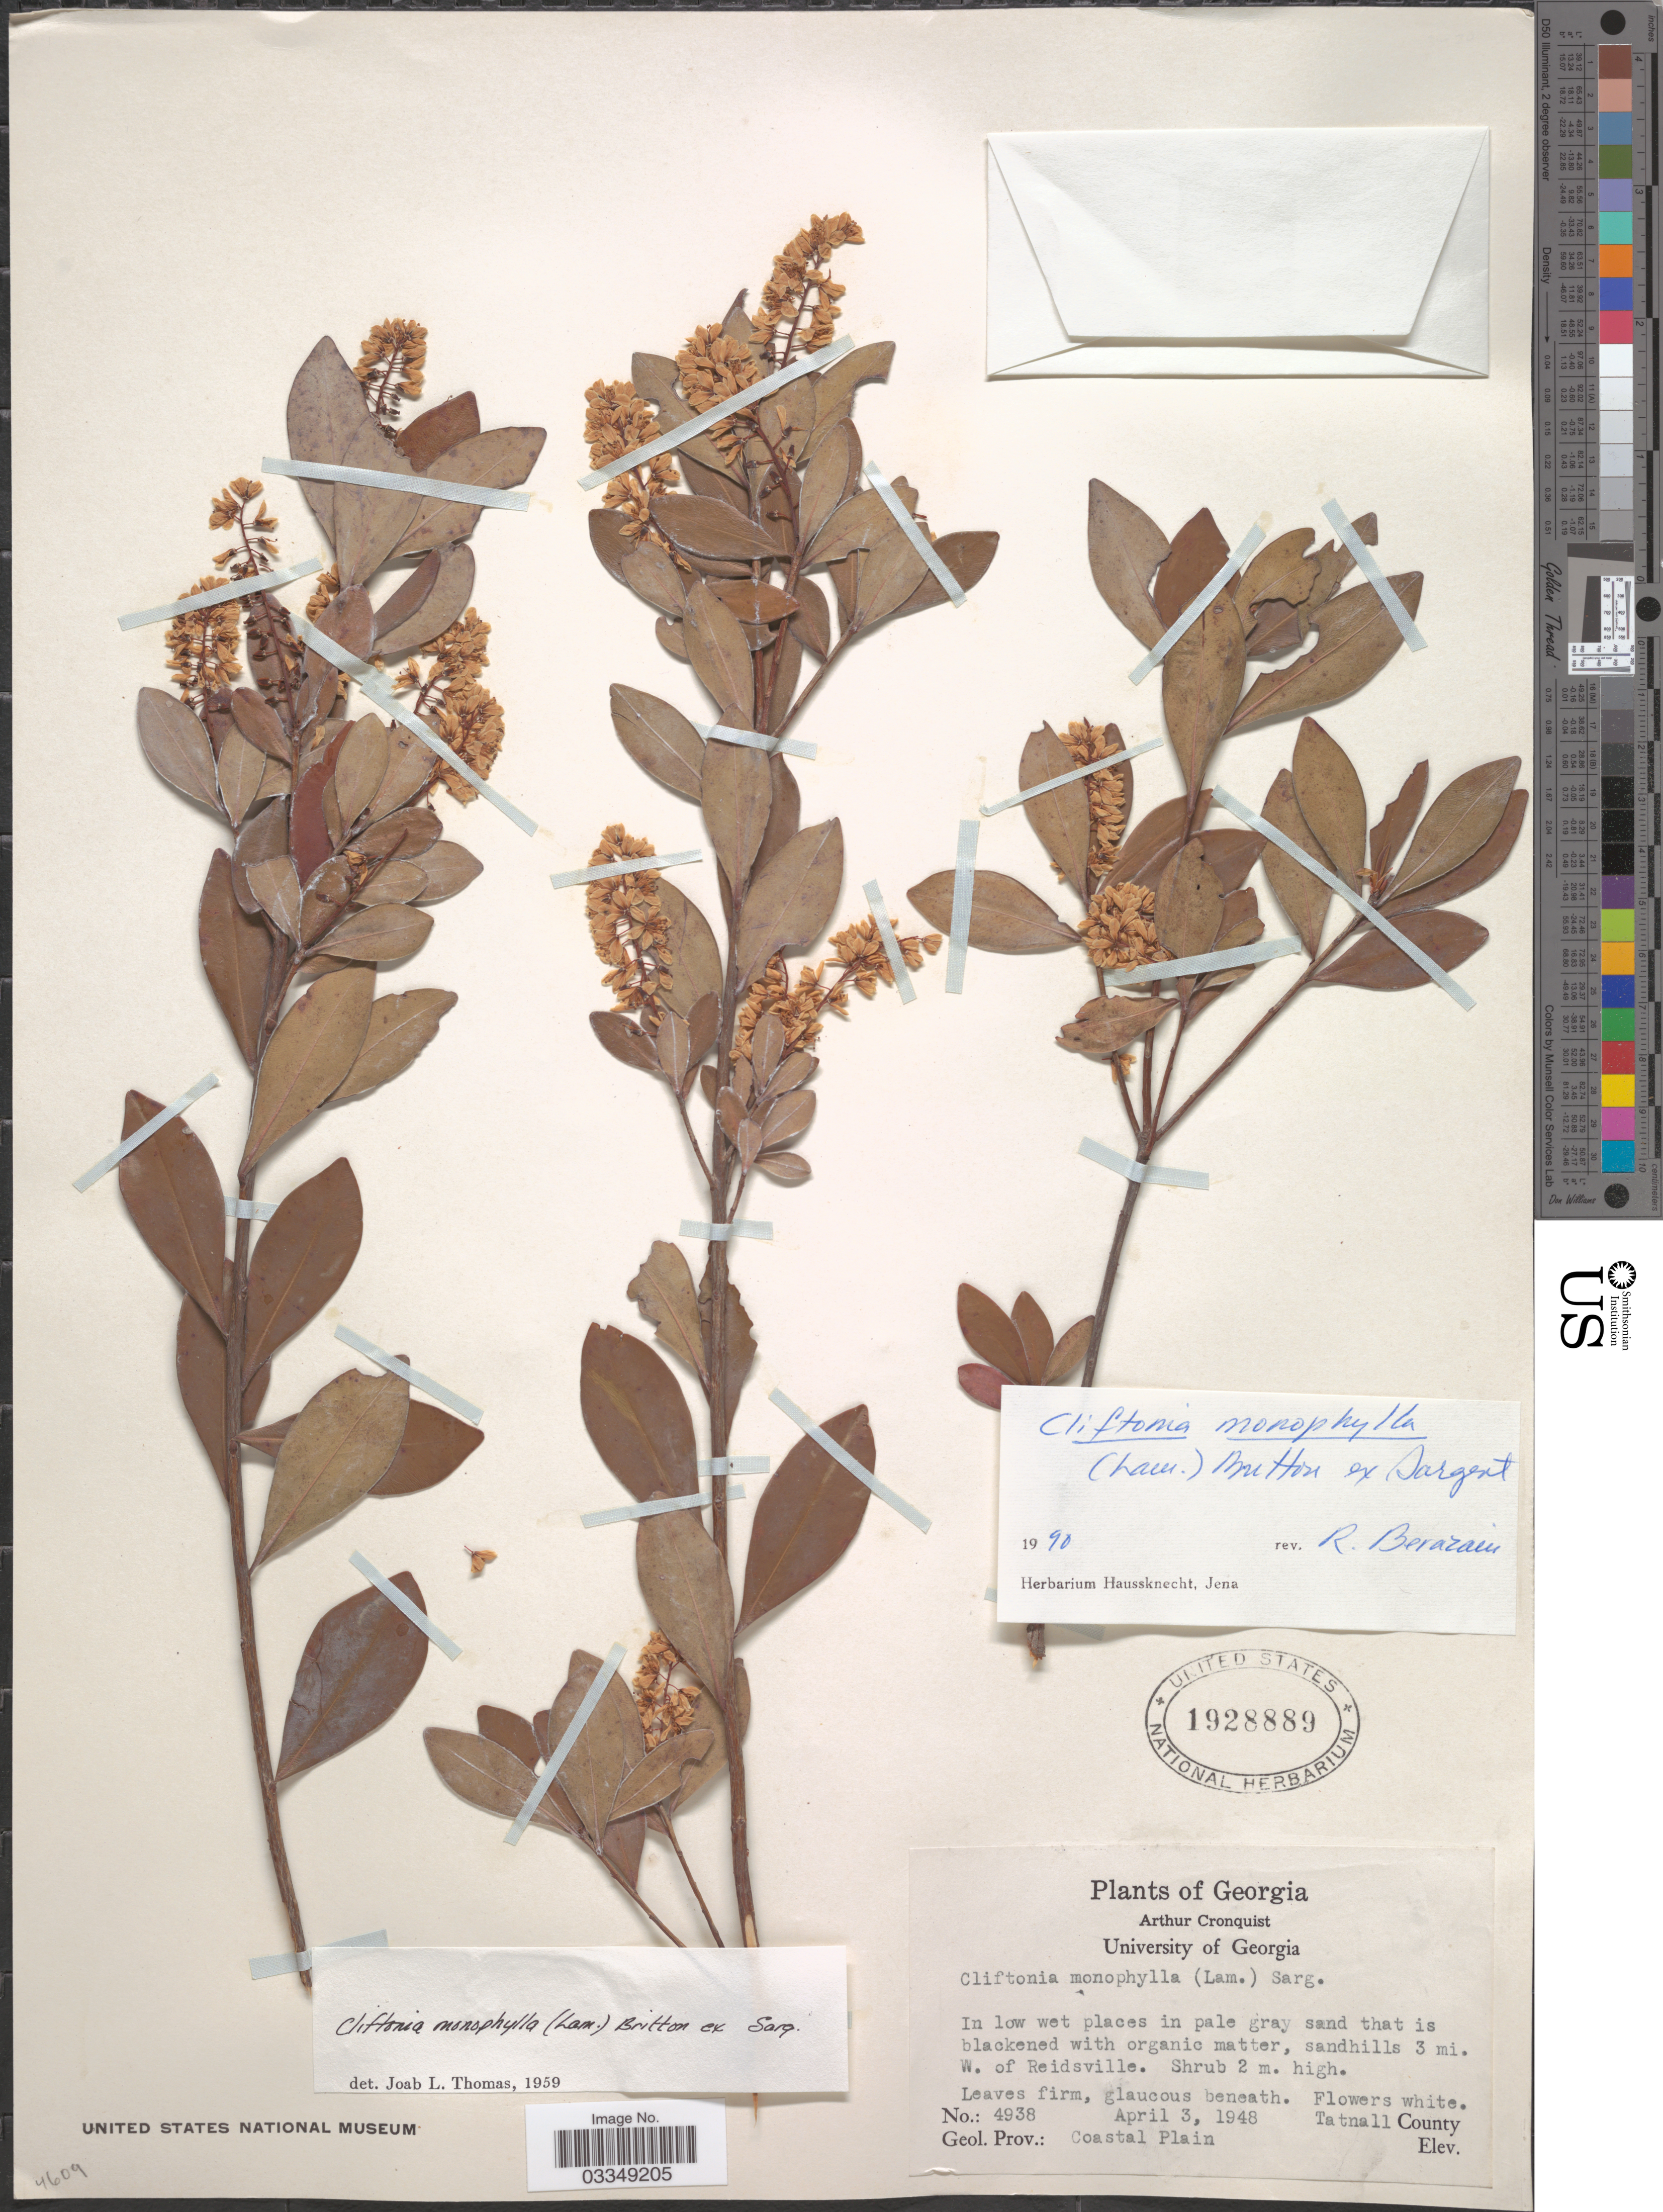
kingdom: Plantae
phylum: Tracheophyta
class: Magnoliopsida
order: Ericales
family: Cyrillaceae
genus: Cliftonia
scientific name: Cliftonia monophylla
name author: (Lam.) Britton ex Sarg.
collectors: A. J. Cronquist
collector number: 4938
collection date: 1948-04-03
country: United States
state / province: Georgia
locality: Sandhills 3 mi. W. of Reidsville. Tatnall County. Geol. Prov.: Coastal Plain.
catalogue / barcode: US 1928889